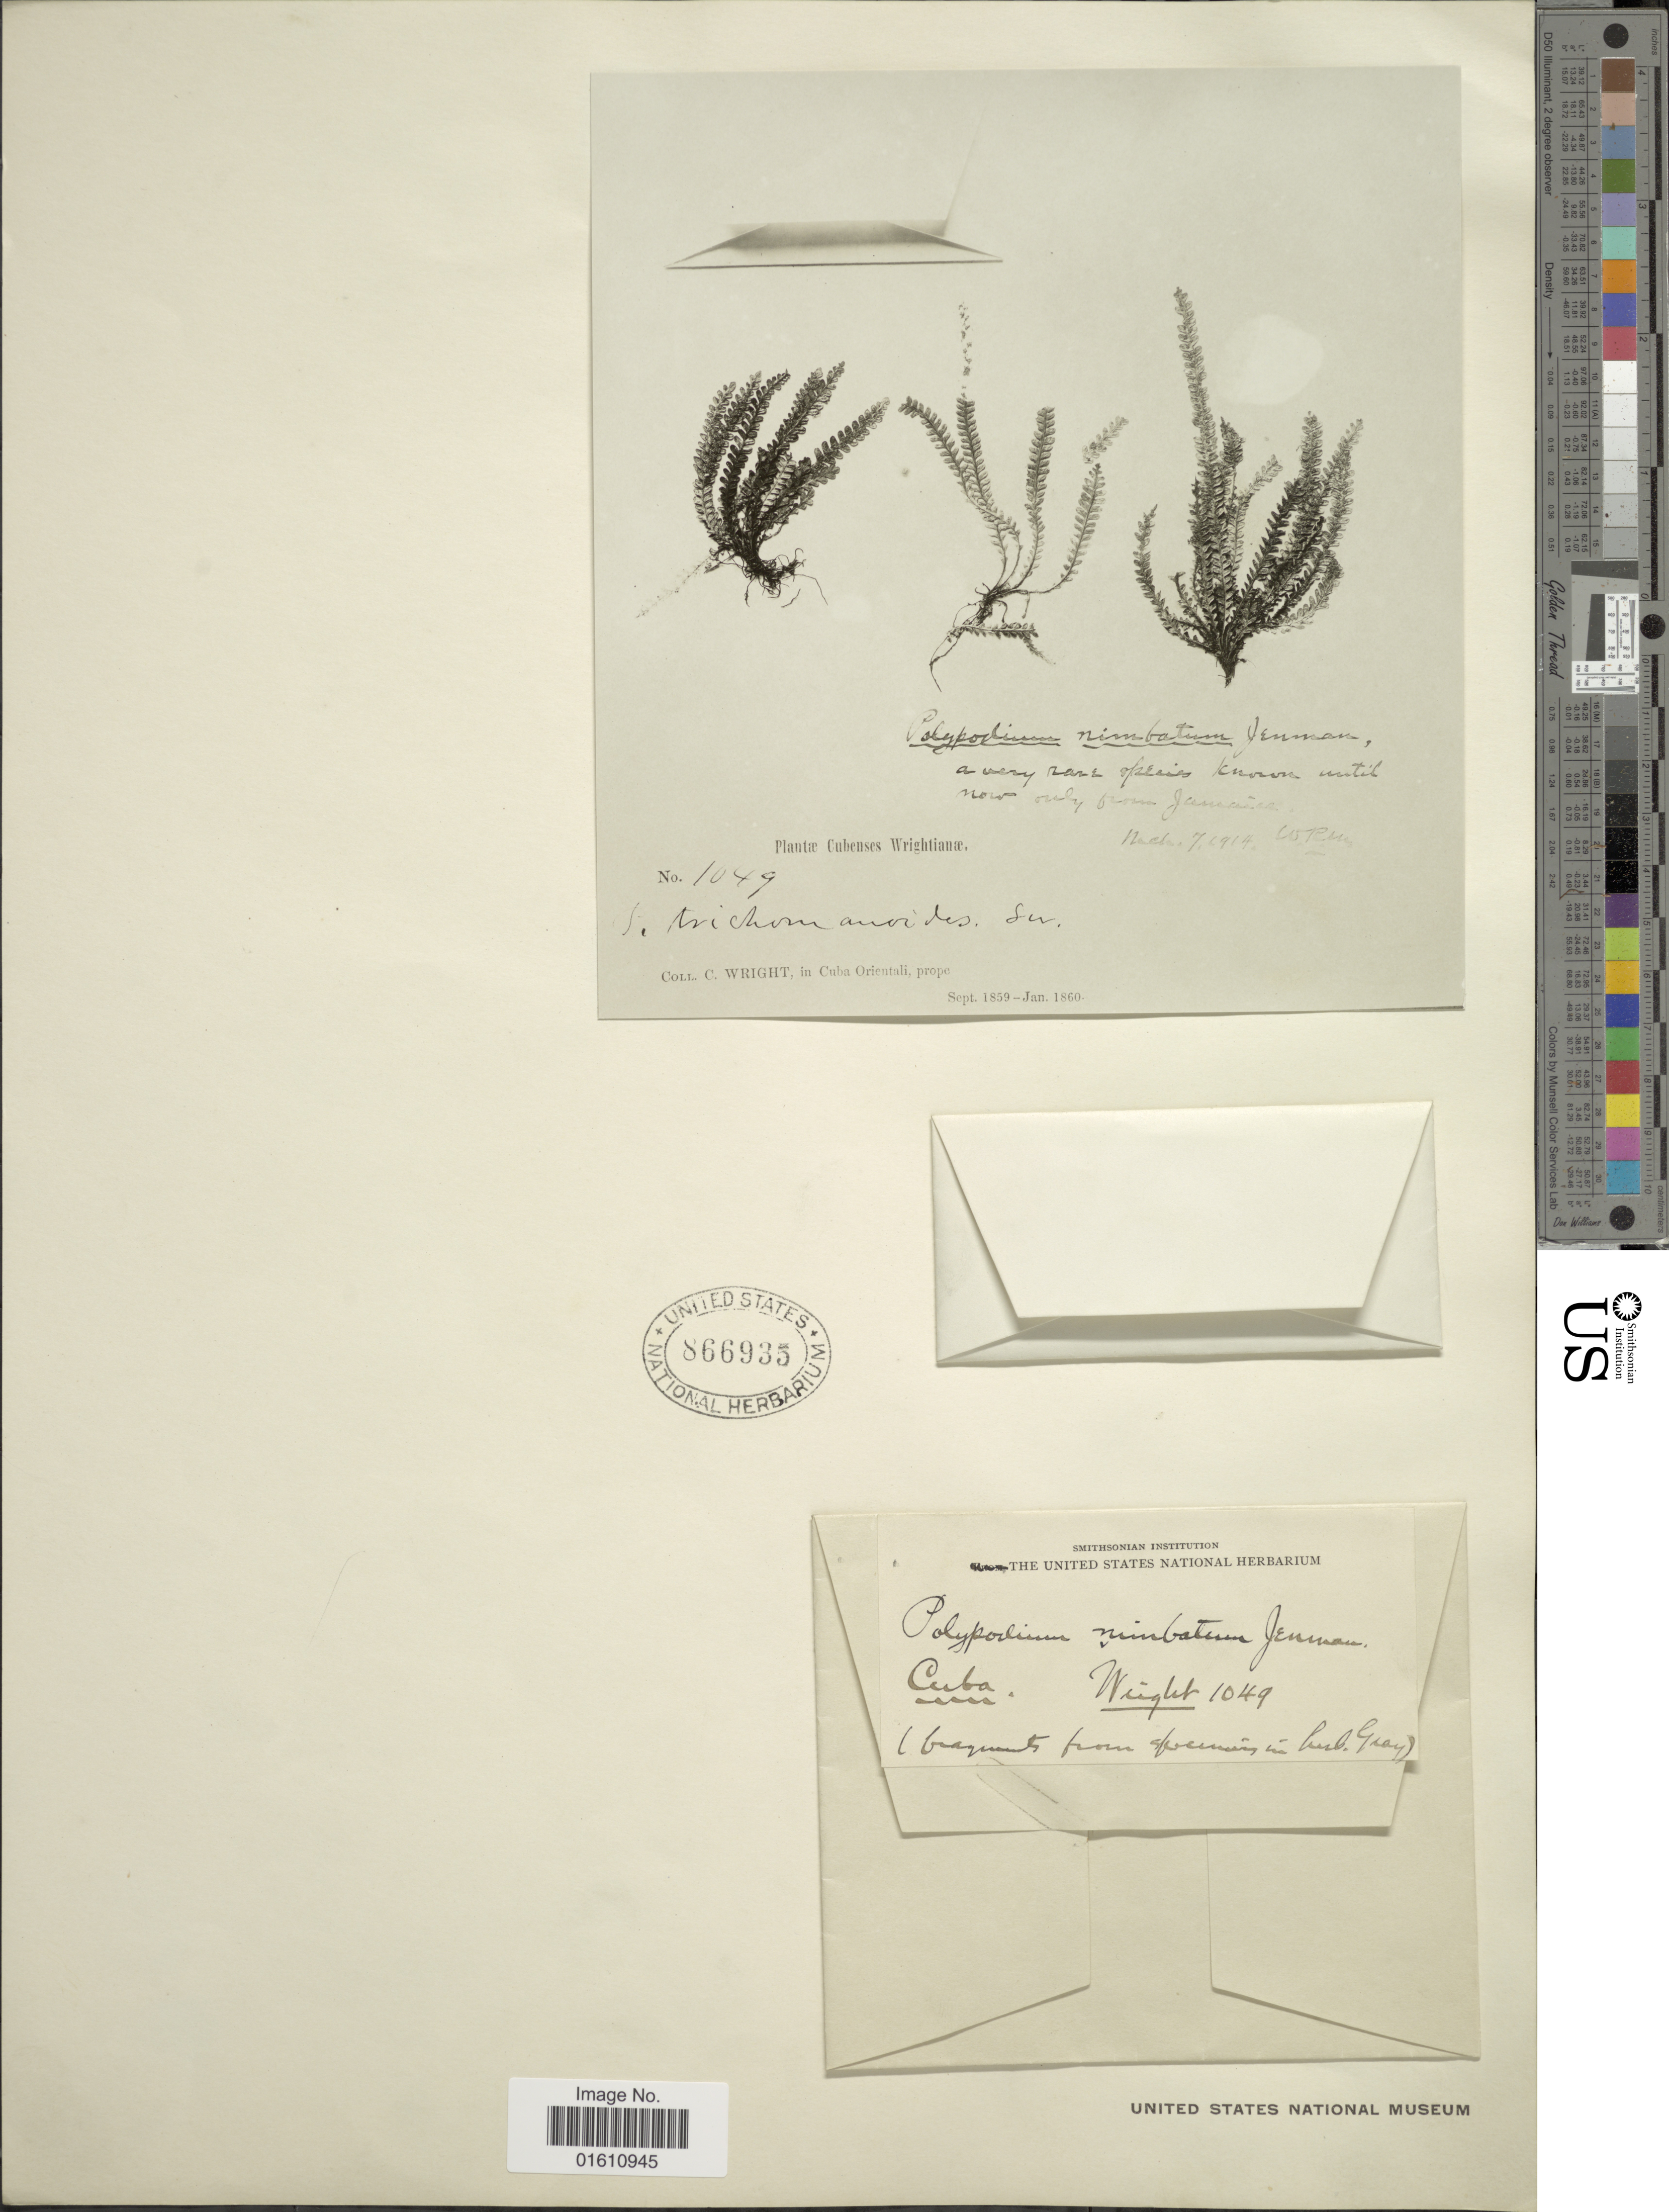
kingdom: Plantae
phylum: Tracheophyta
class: Polypodiopsida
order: Polypodiales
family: Polypodiaceae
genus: Moranopteris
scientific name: Moranopteris nimbata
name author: (Jenman) R. Y. Hirai & J. Prado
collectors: C. Wright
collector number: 1049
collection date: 1859-09/1860-01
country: Cuba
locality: Cuba Orientali, prope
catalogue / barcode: US 866935